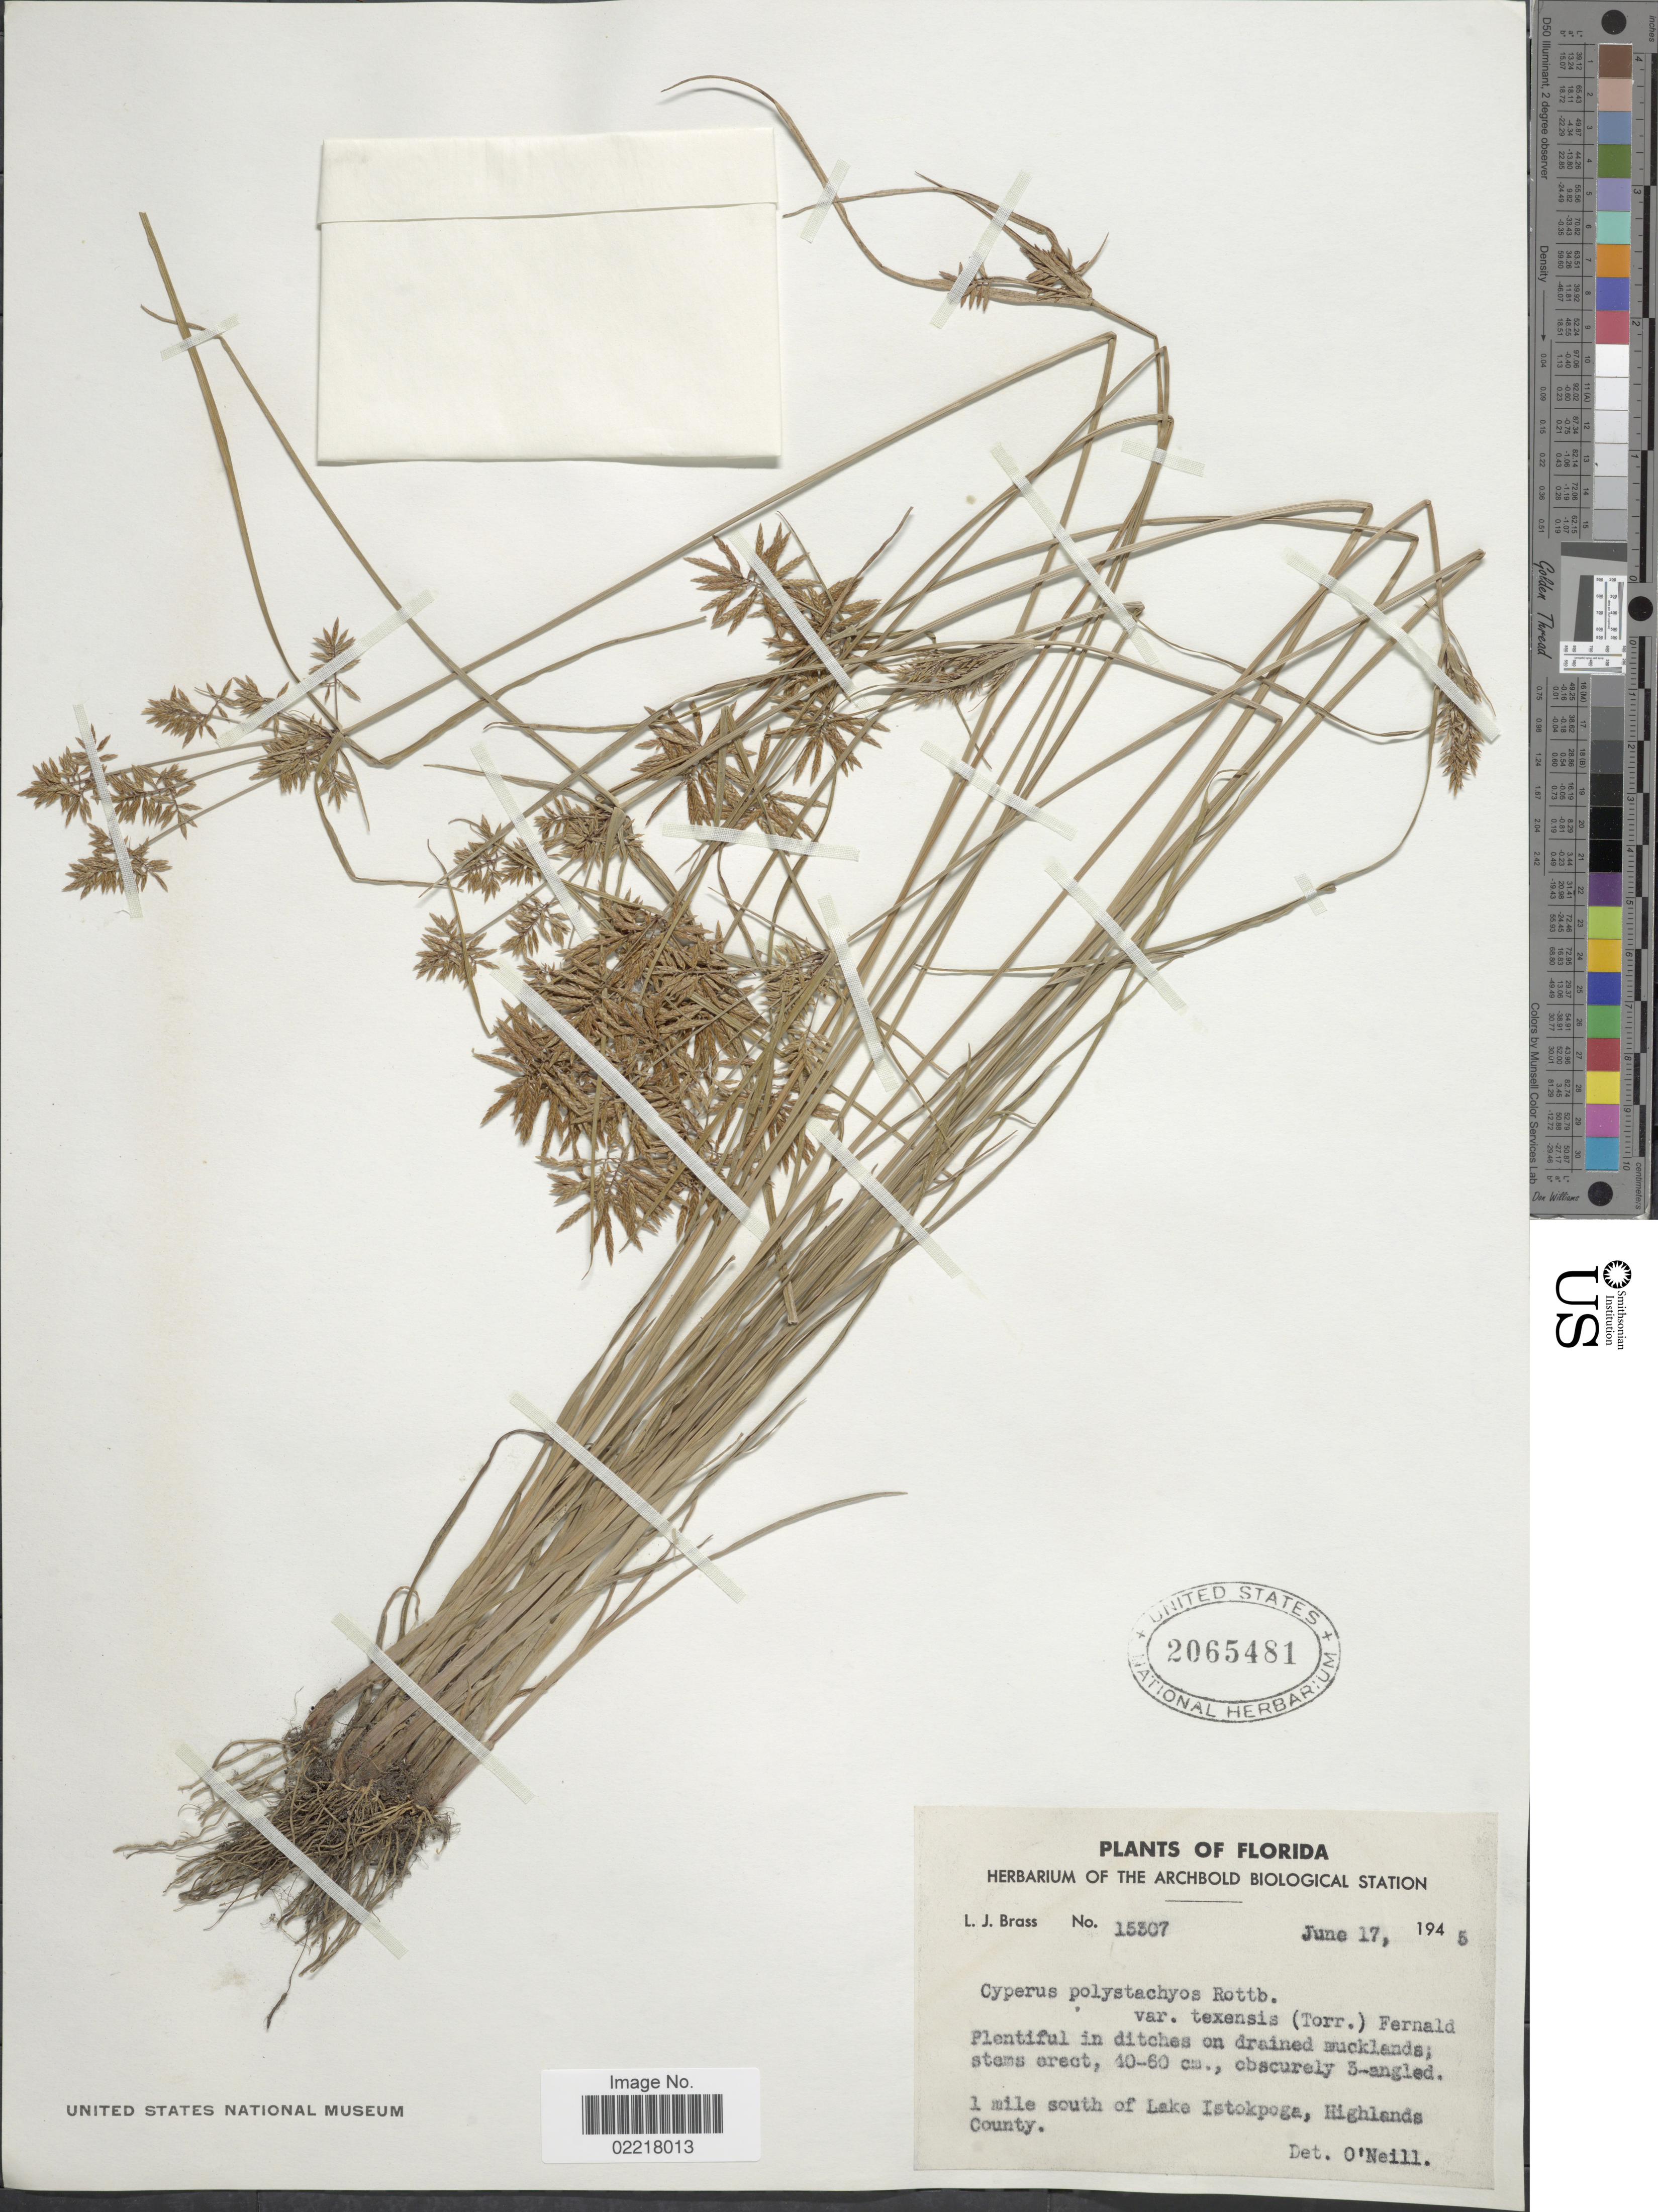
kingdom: Plantae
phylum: Tracheophyta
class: Liliopsida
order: Poales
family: Cyperaceae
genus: Cyperus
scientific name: Cyperus polystachyos var. texensis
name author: (Torr.) Fernald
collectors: L. J. Brass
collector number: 15307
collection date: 1945-06-17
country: United States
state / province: Florida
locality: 1 mile south of Lake Istokpoga, Highlands County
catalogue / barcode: US 2065481